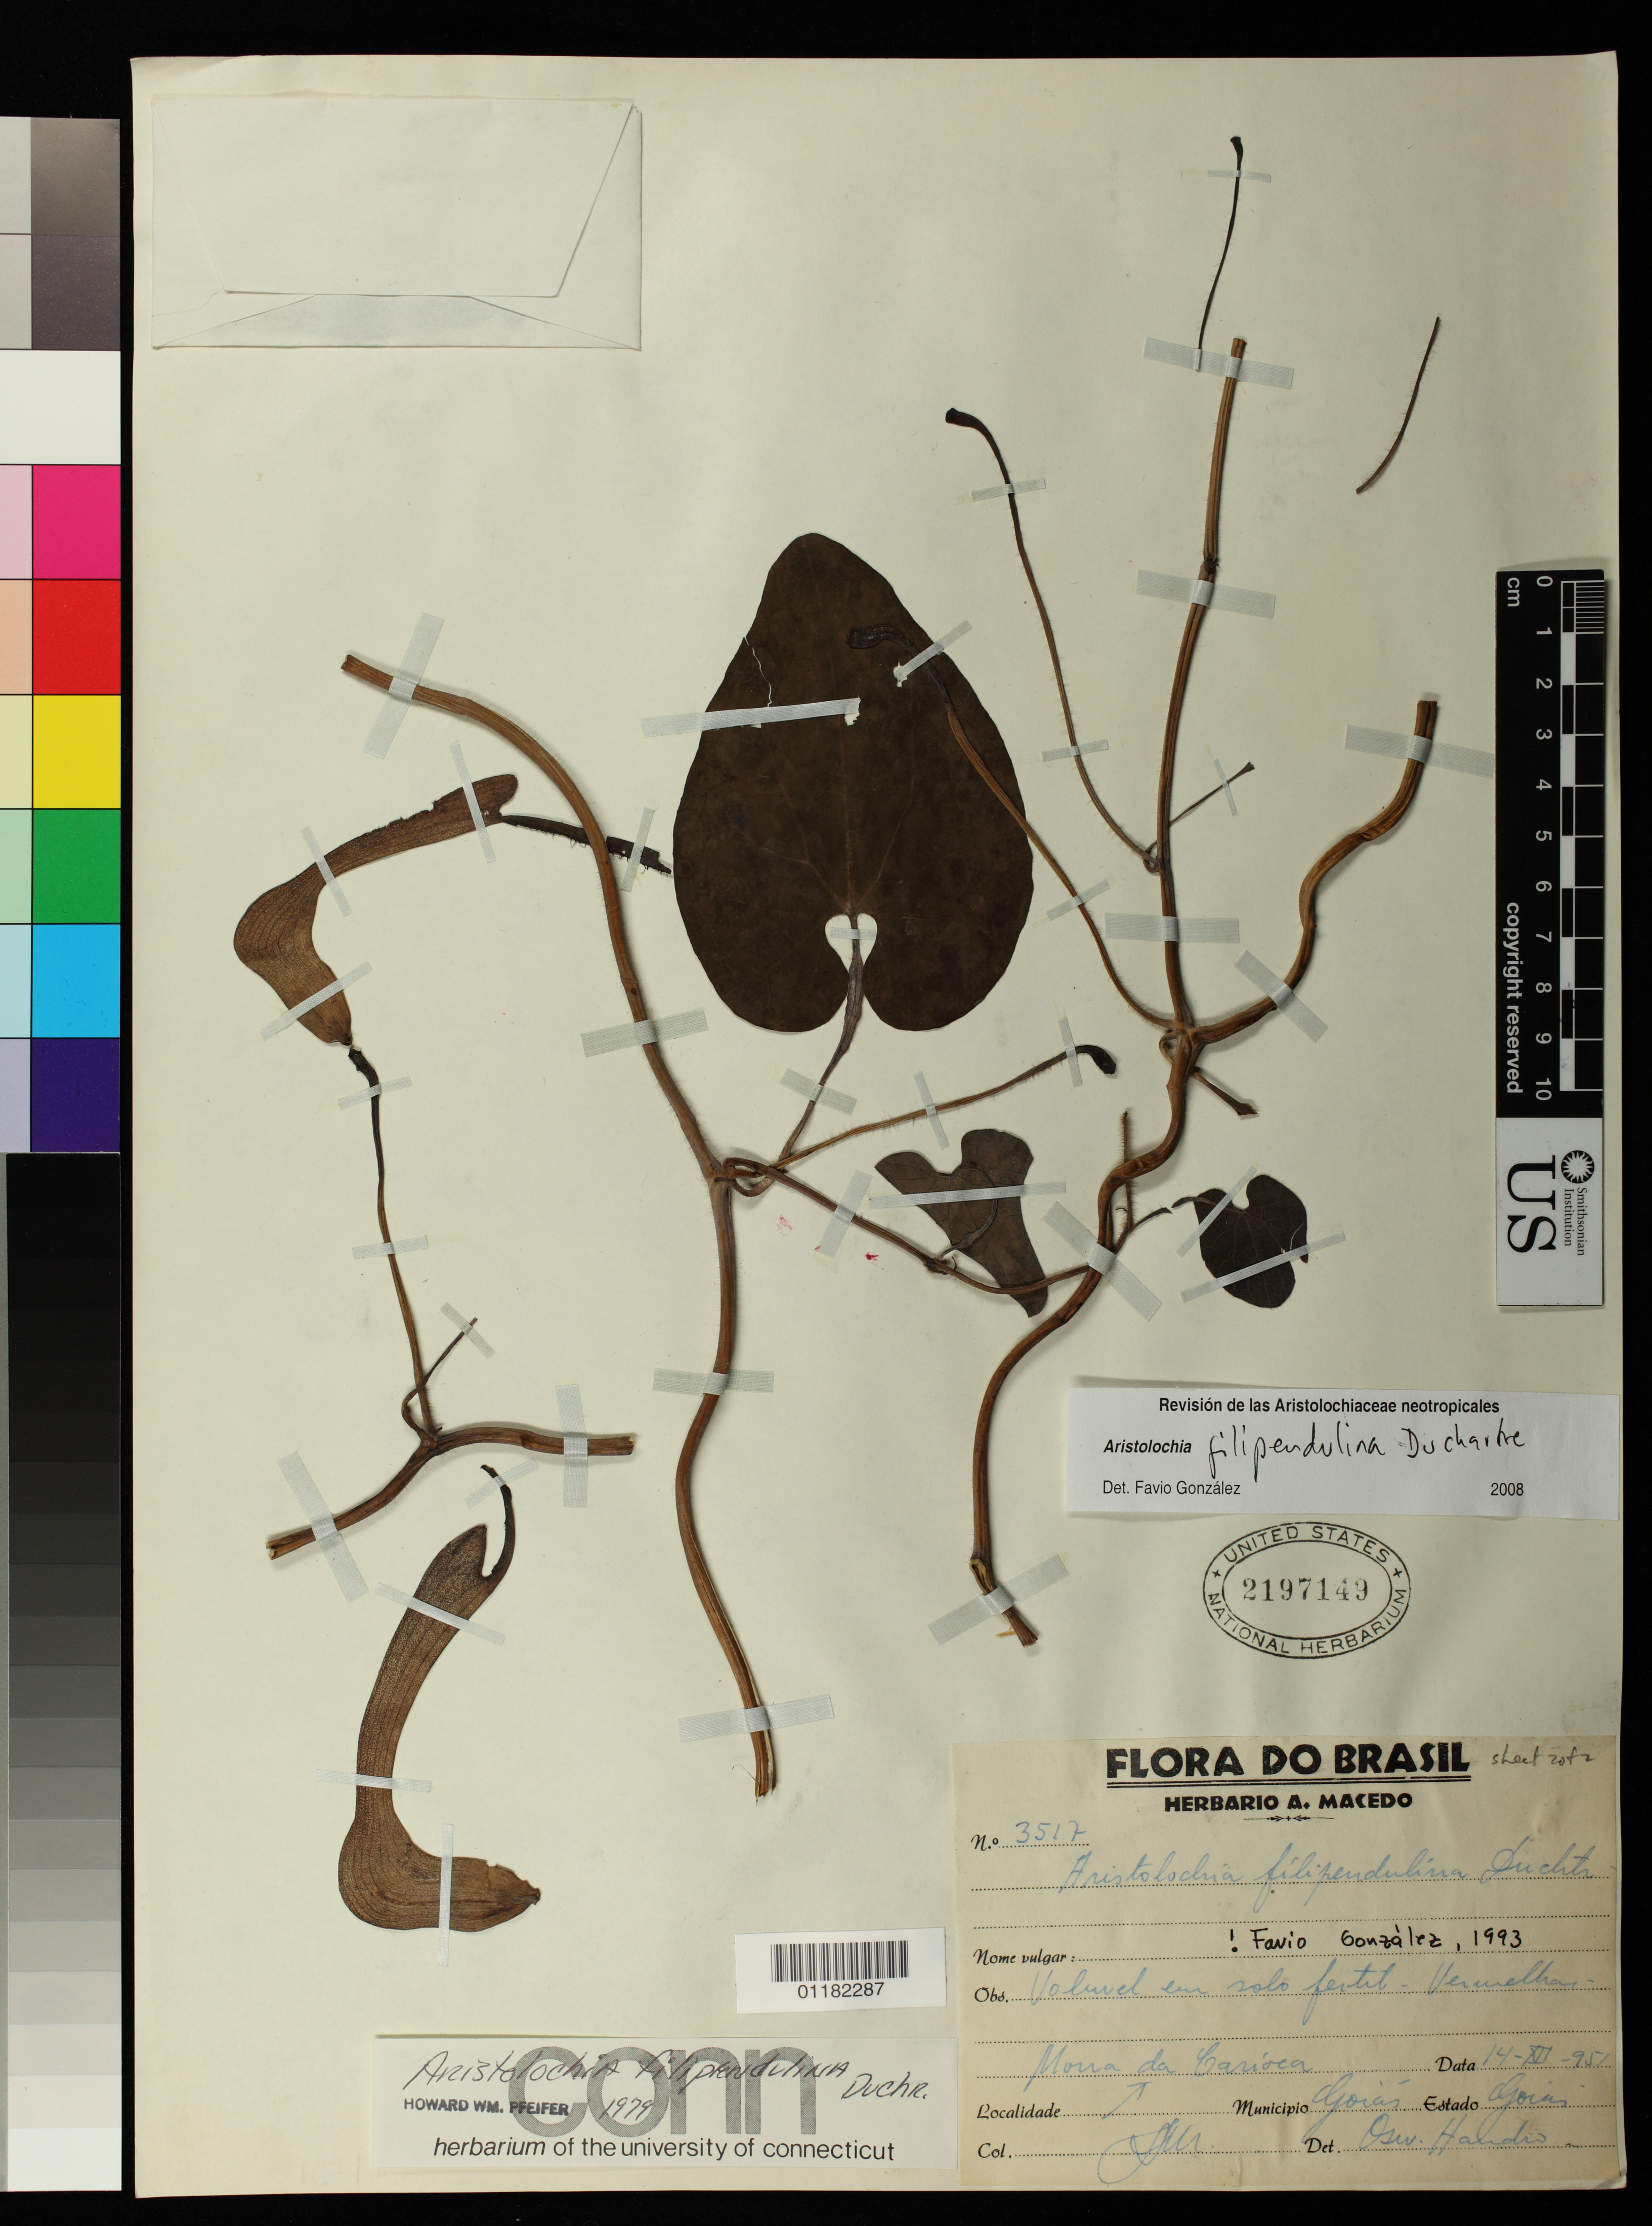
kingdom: Plantae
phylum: Tracheophyta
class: Magnoliopsida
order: Piperales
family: Aristolochiaceae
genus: Aristolochia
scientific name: Aristolochia filipendula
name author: Duch.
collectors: A. Macedo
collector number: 3517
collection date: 1895-12-14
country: Brazil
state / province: Goiás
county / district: Goiás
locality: Morra da Carioca; Mun. Goias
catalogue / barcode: US 2197149